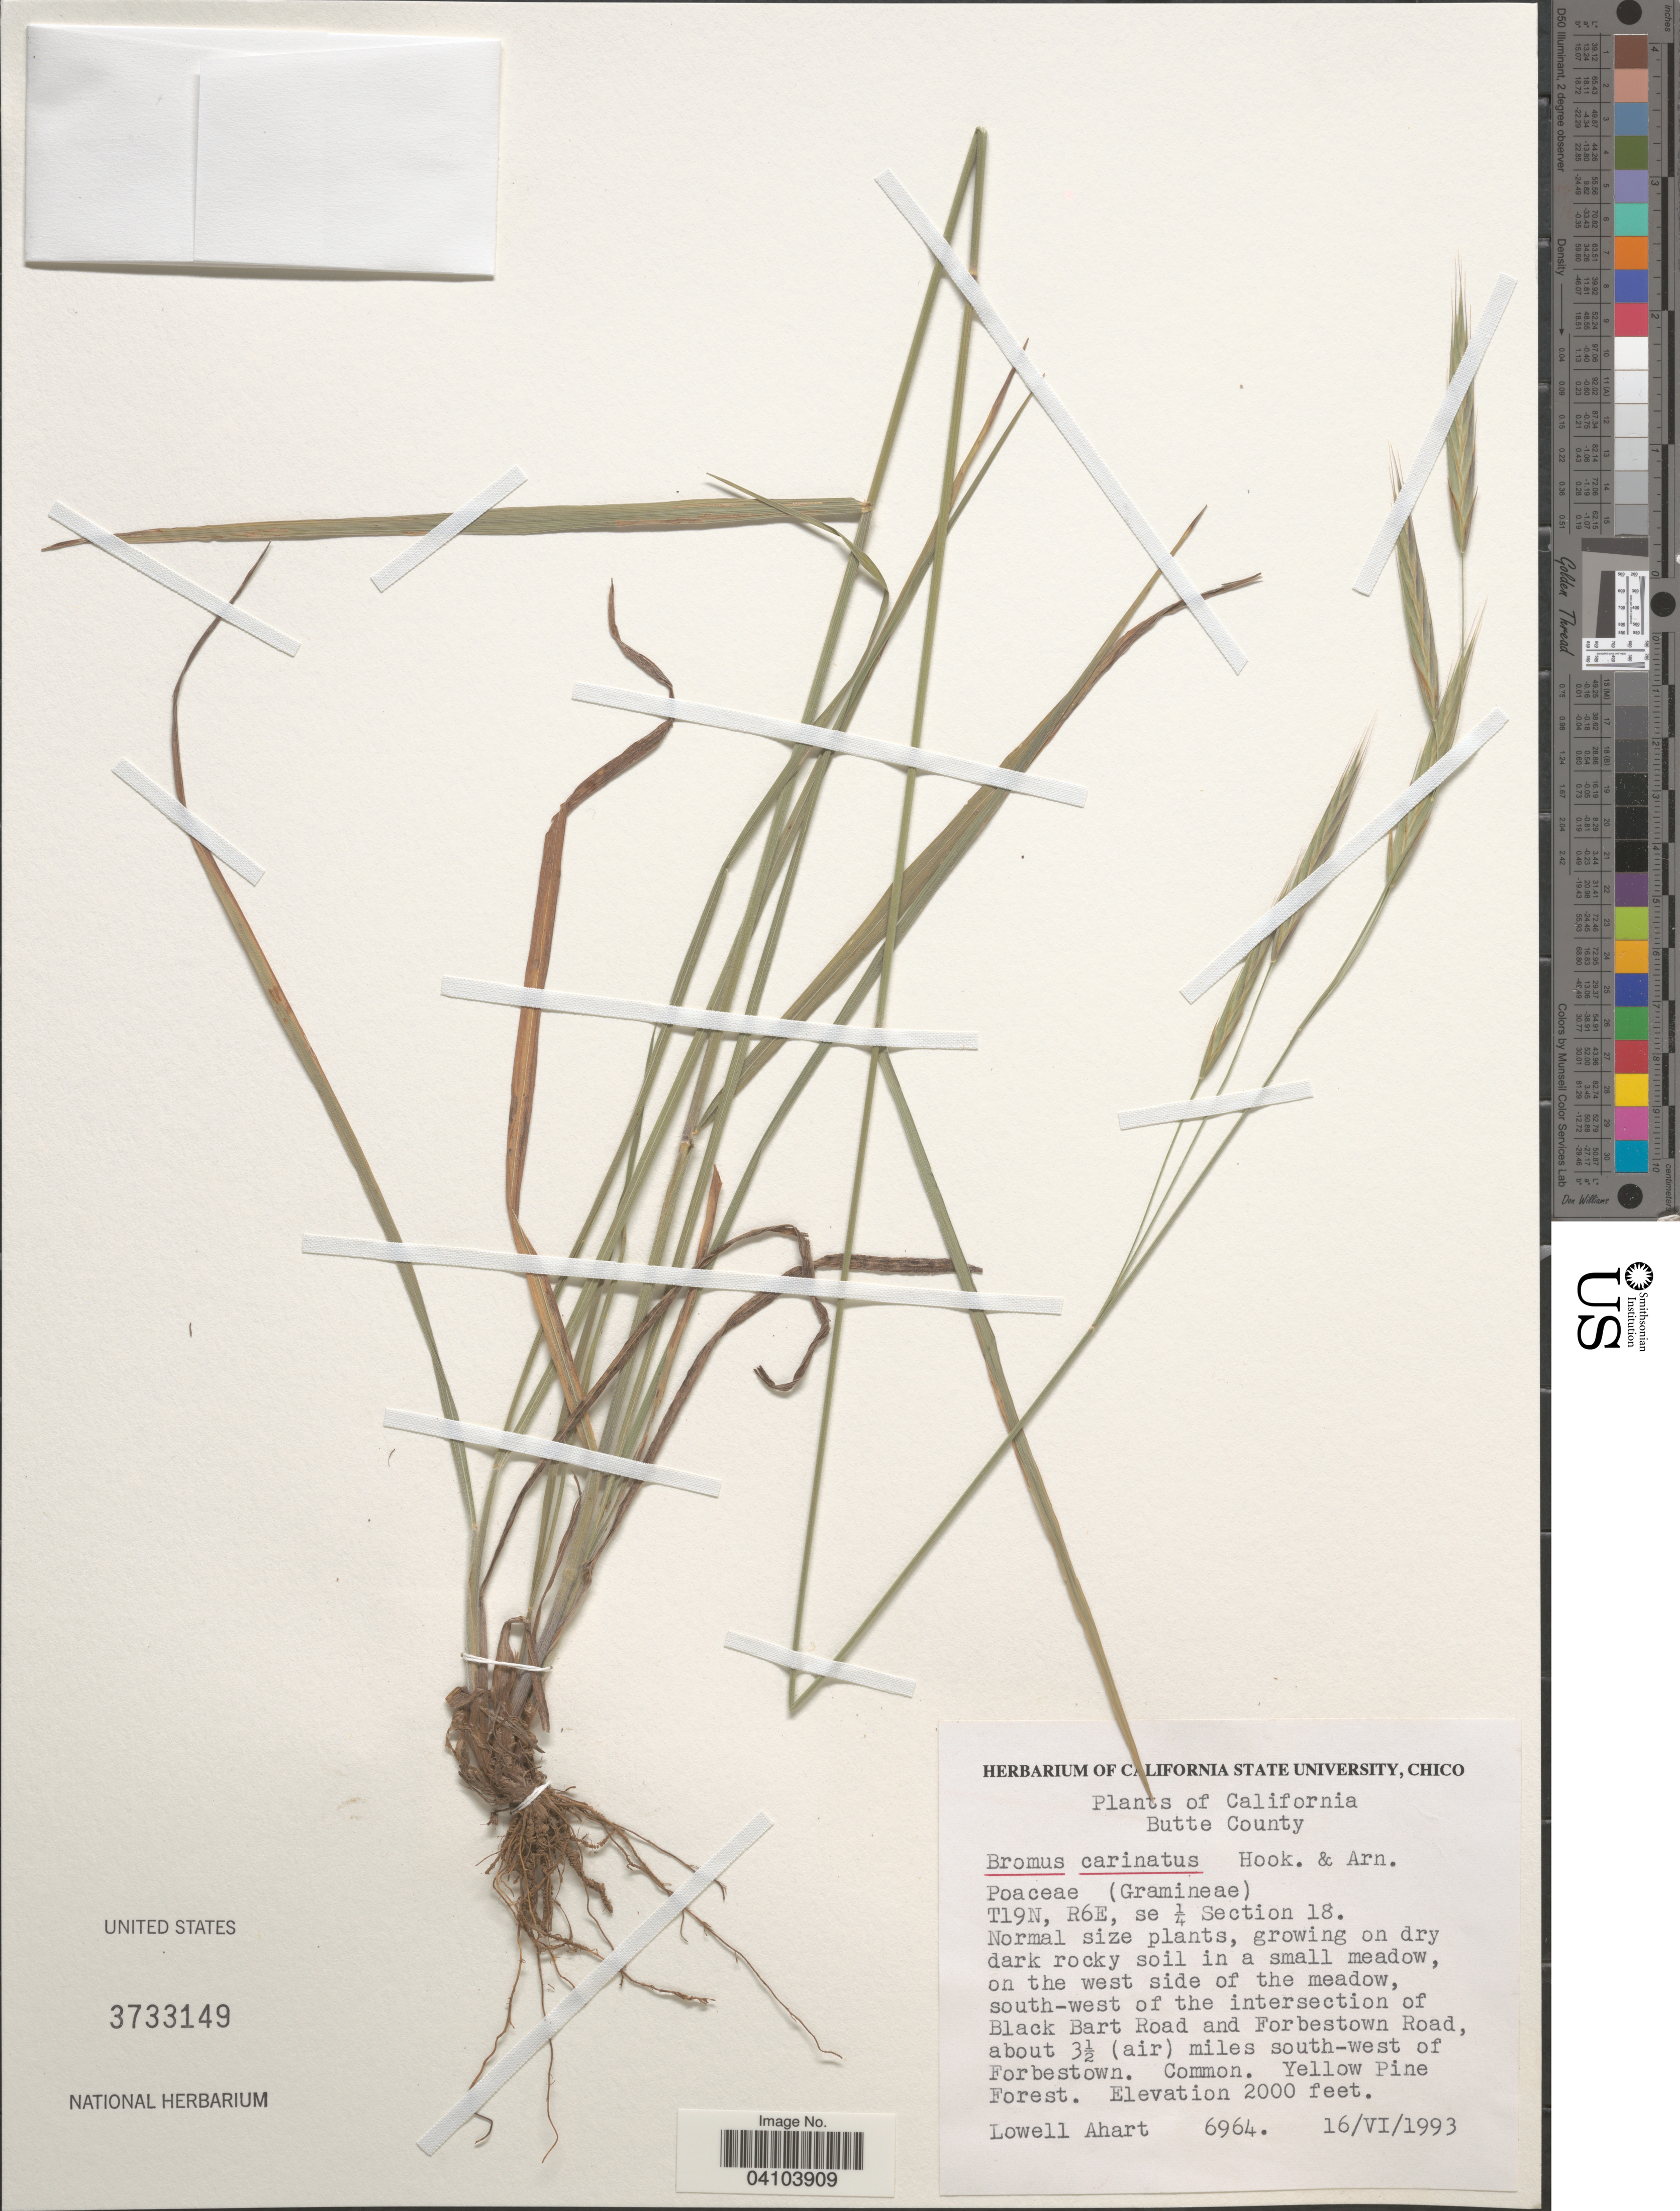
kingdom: Plantae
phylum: Tracheophyta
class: Liliopsida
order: Poales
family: Poaceae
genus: Bromus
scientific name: Bromus carinatus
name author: Hook. & Arn.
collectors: L. Ahart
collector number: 6964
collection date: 1993-06-16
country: United States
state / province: California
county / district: Butte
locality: Butte County. T19N, R6E, se ¼ Section 18. Normal size plants, growing on dry dark rocky soil in a small meadow, on the west side of the meadow, south-west of the intersection of Black Bart Road and Forbestown Road, about 3½ (air) miles south-west of Forbestown.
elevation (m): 610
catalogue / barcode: US 3733149